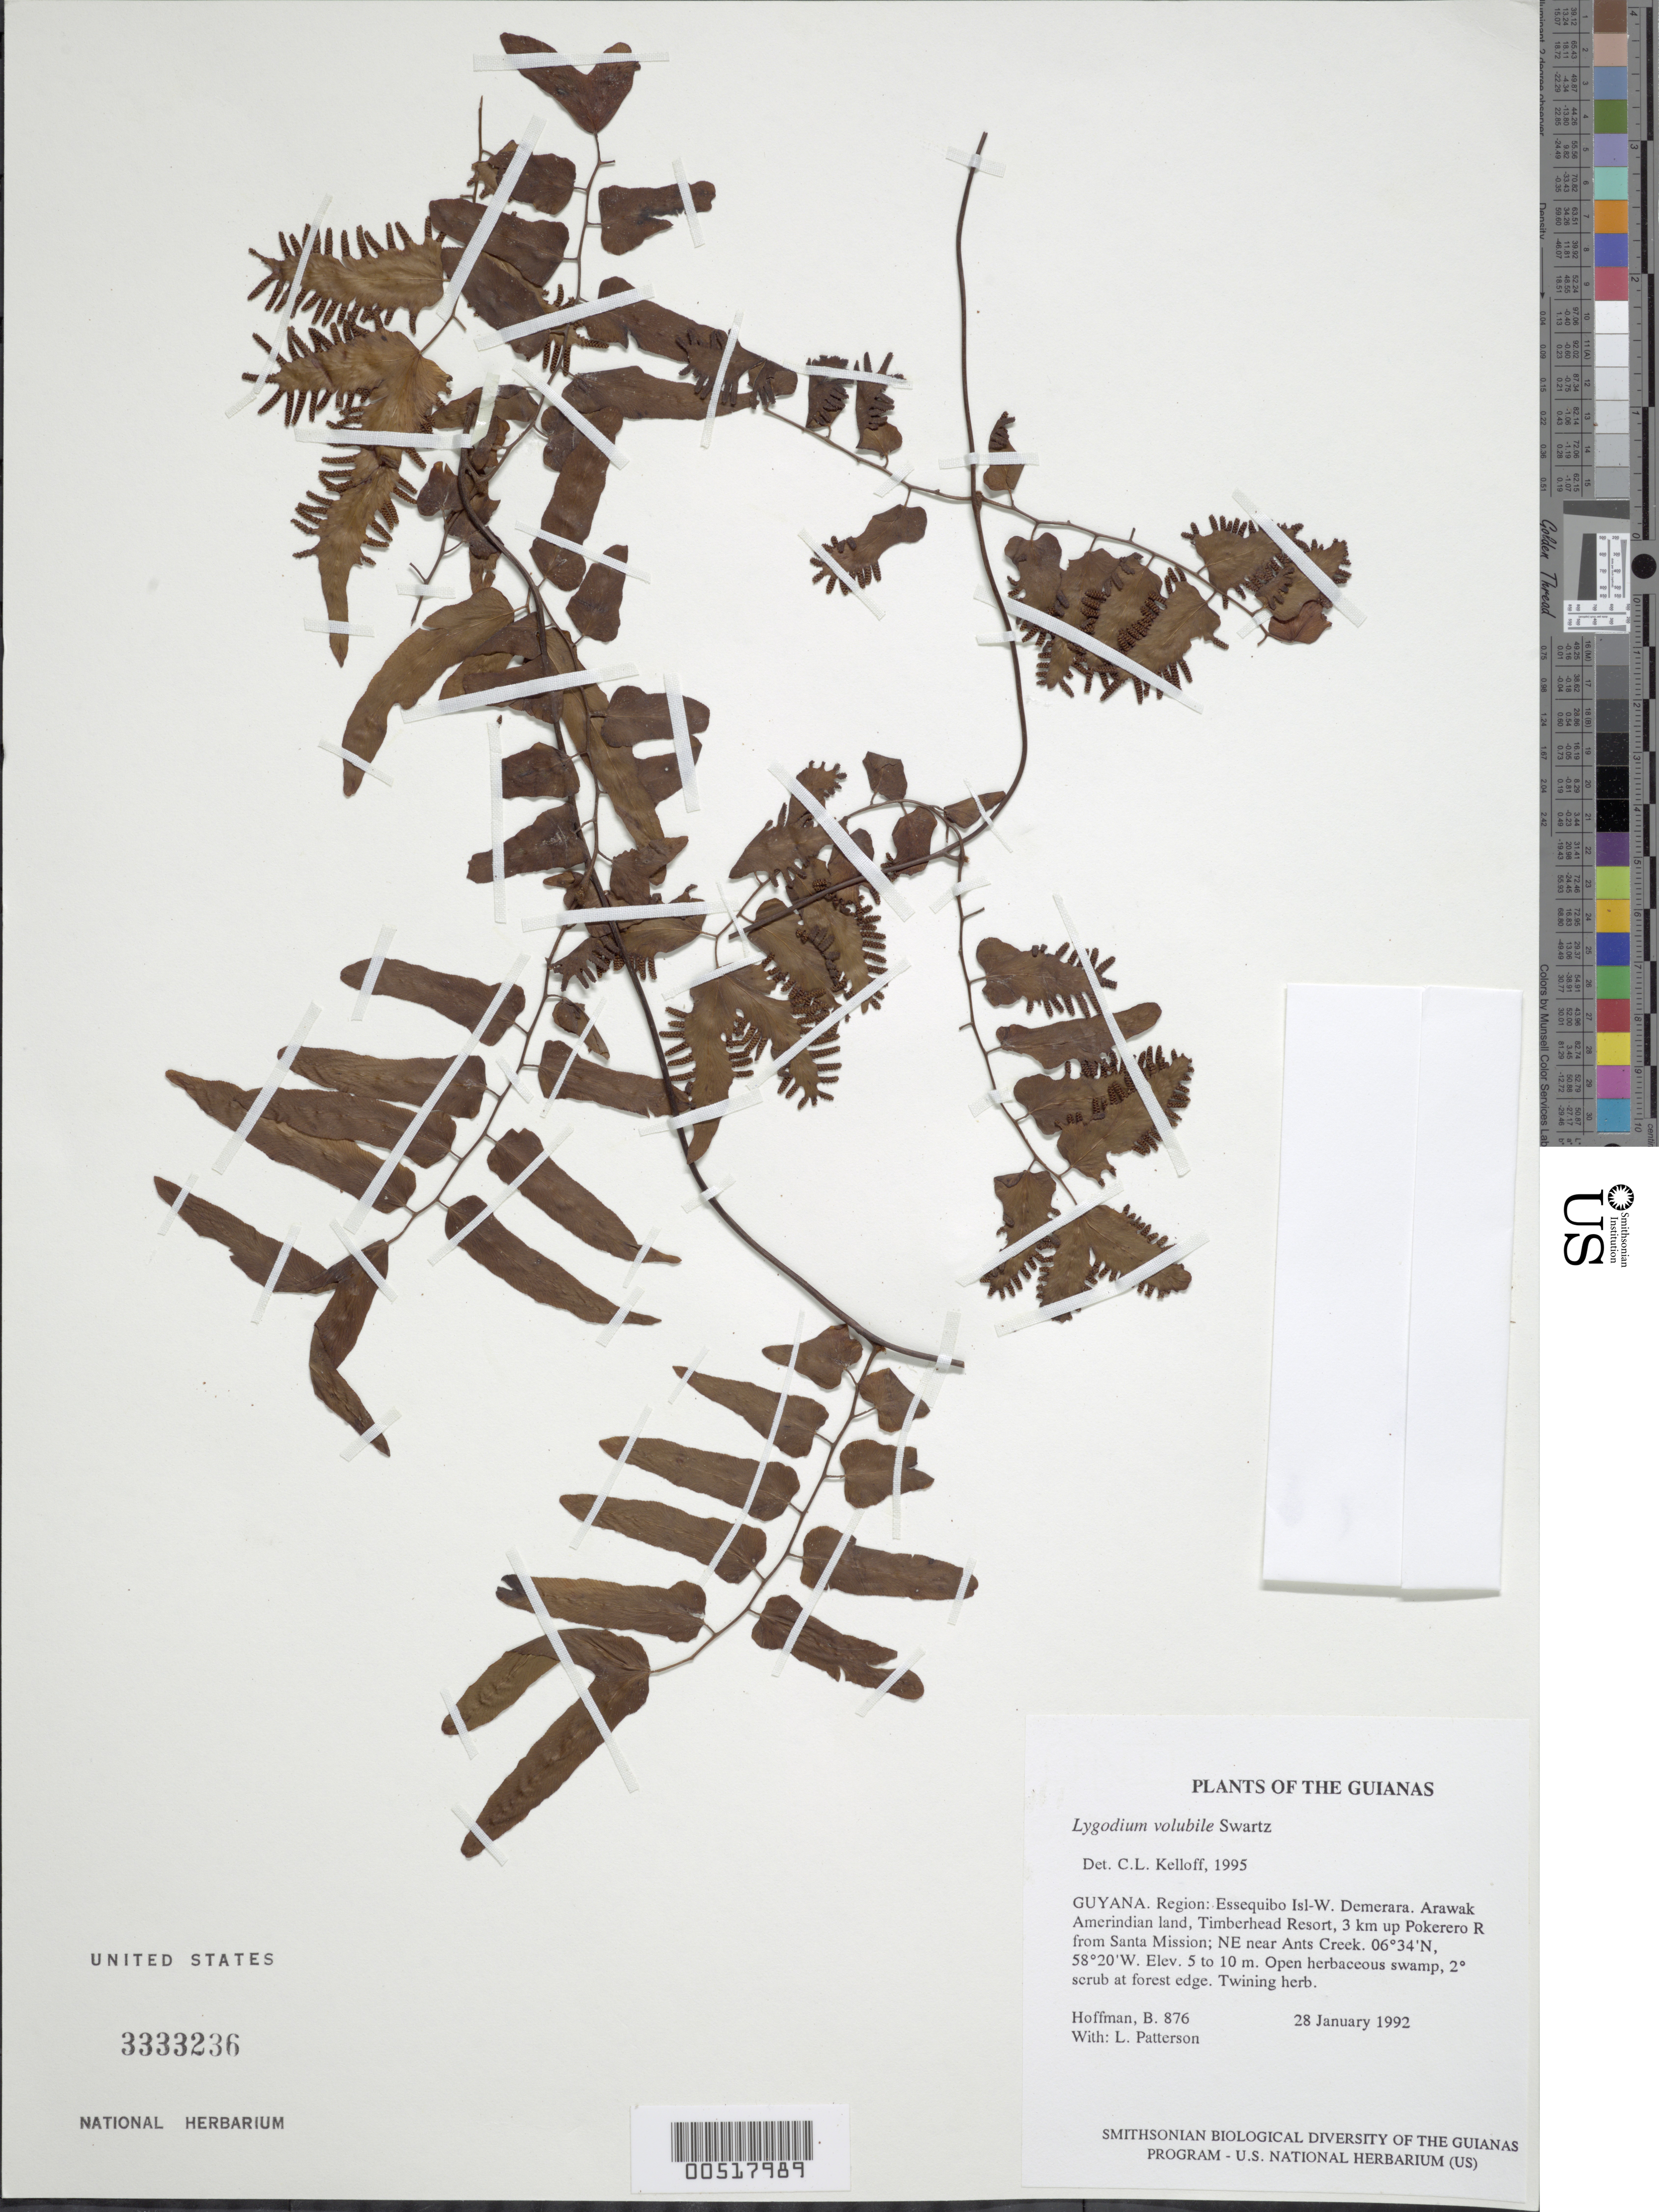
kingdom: Plantae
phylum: Tracheophyta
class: Polypodiopsida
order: Schizaeales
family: Lygodiaceae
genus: Lygodium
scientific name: Lygodium volubile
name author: Sw.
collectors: B. Hoffman & L. Patterson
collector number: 876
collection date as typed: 28 January 1992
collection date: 1992-01-28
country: Guyana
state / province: Essequibo Isl-W. Demerara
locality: Arawak Amerindian land, Timberhead Resort, 3 km up Pokerero River from Santa Mission; NE near Ants Creek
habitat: Open herbaceous swamp, secondary scrub at forest edge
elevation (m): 5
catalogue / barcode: US 3333236